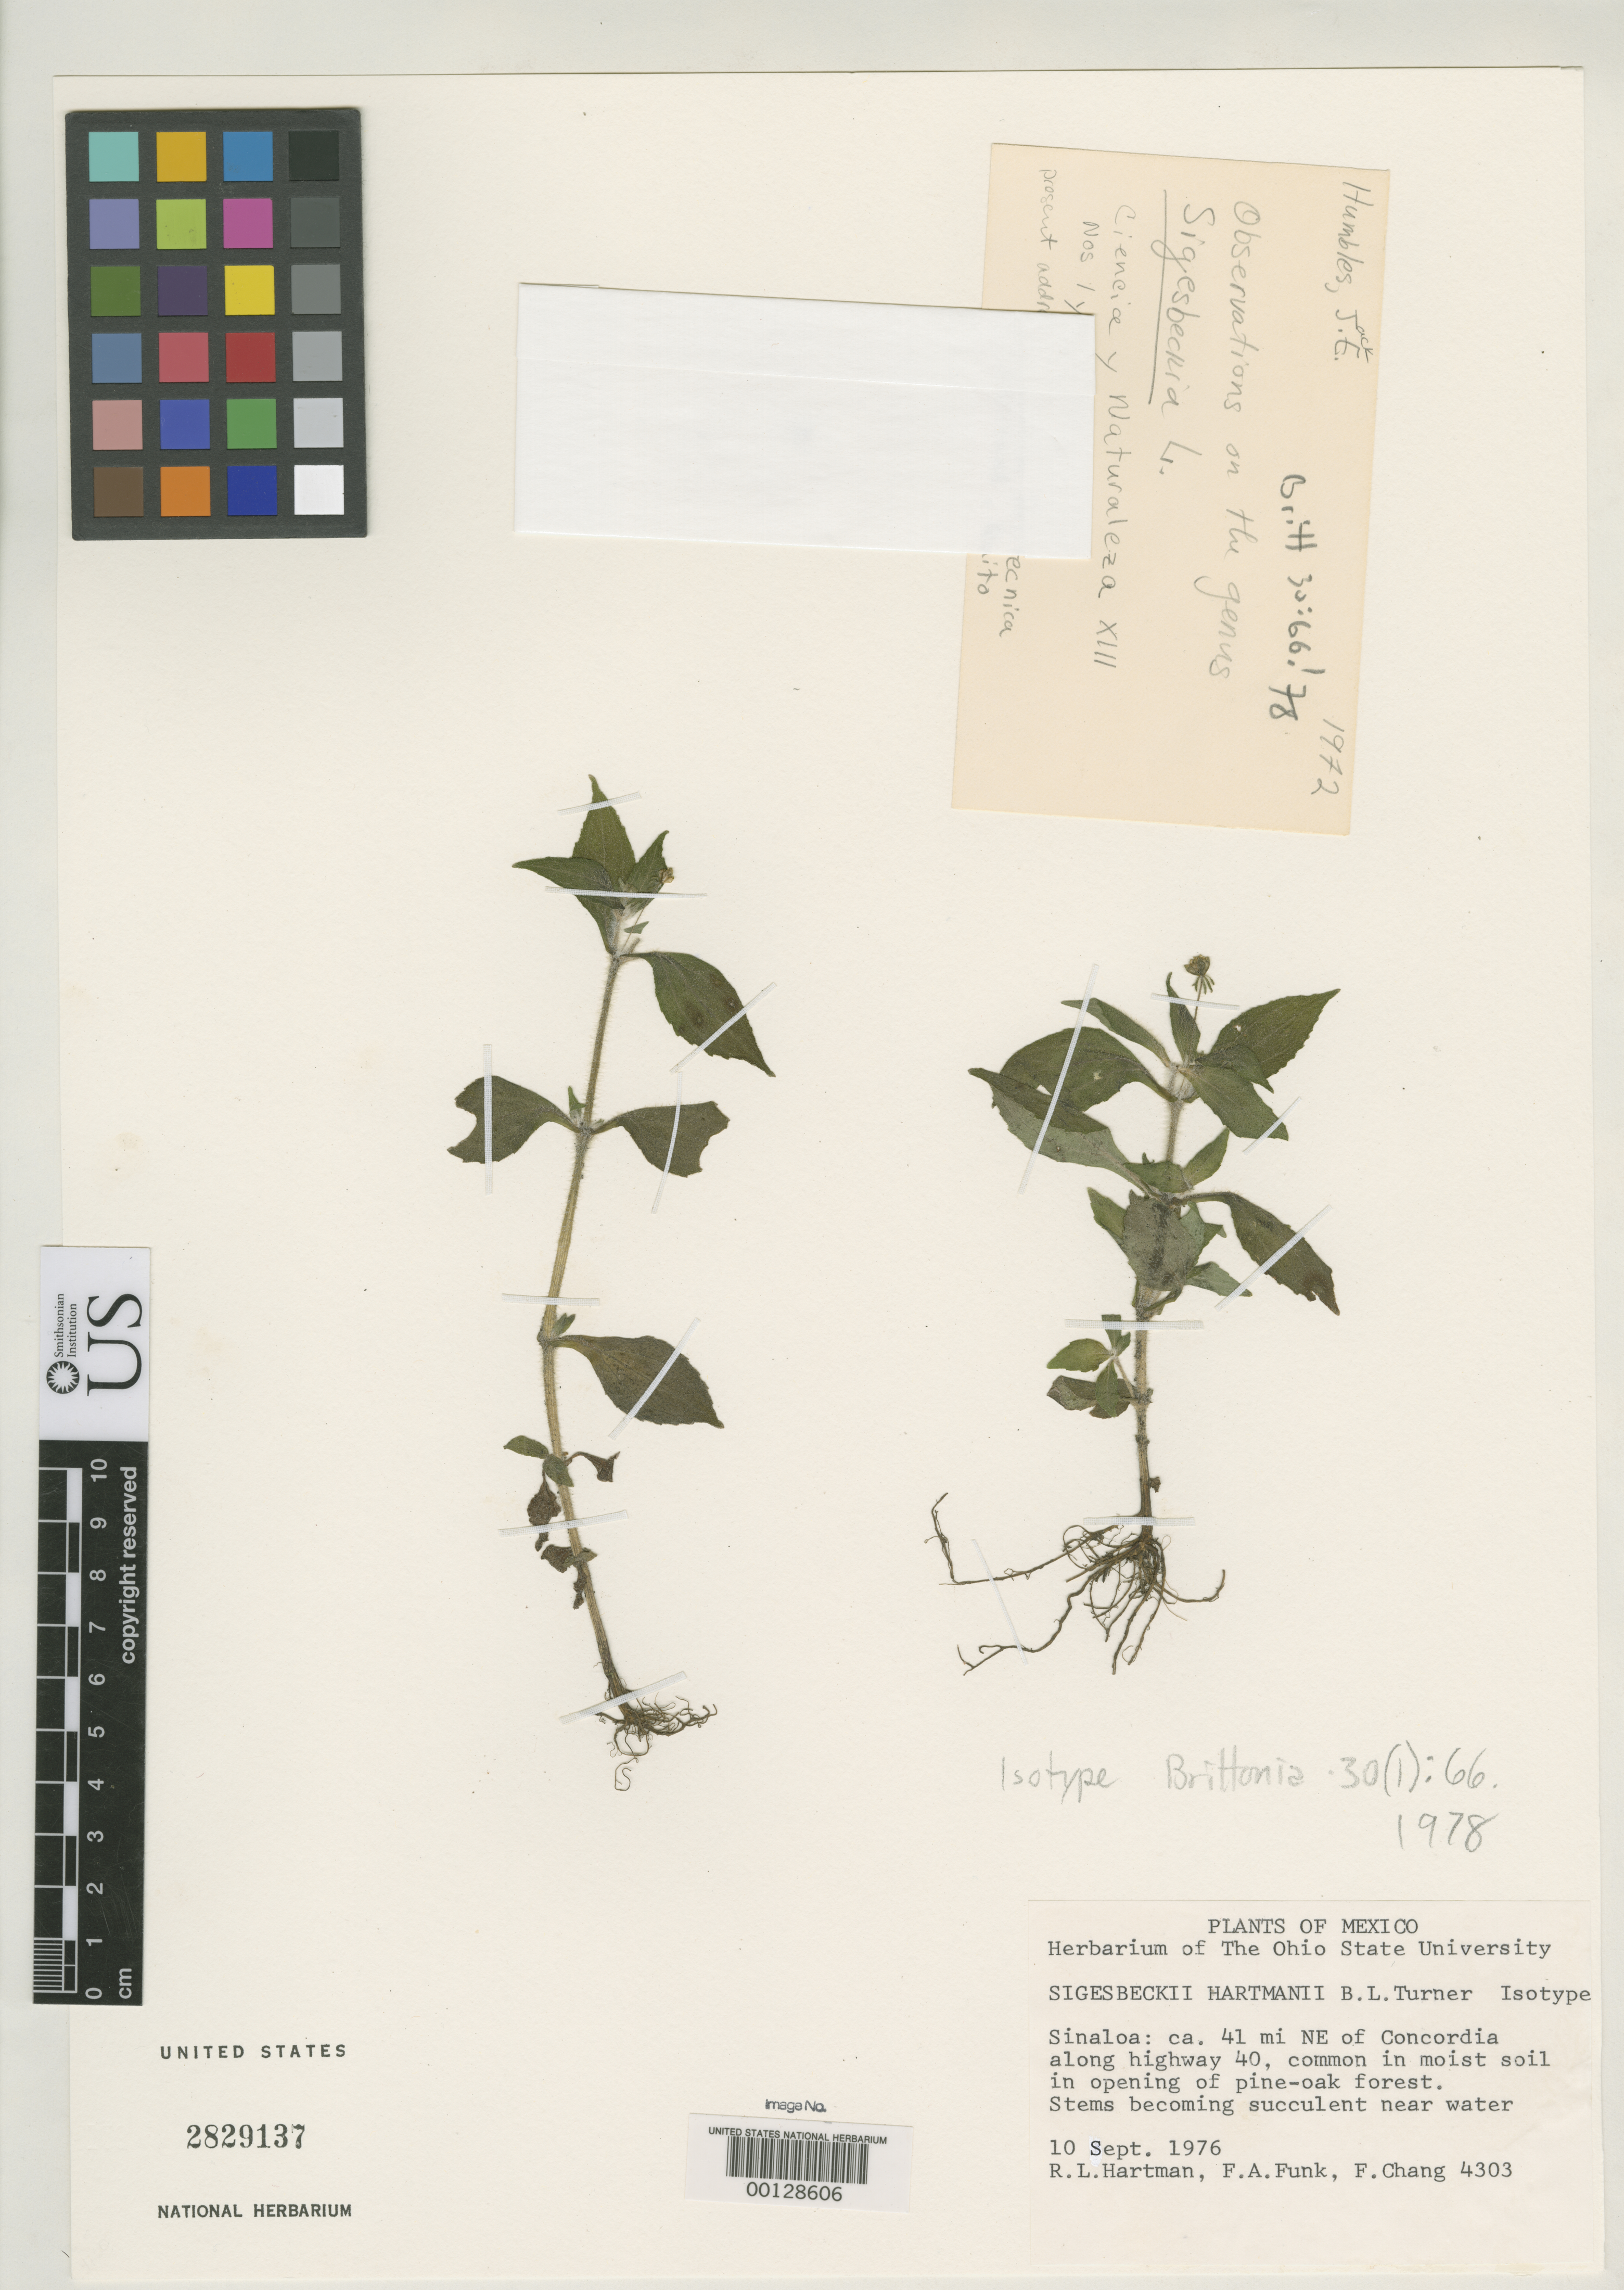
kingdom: Plantae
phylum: Tracheophyta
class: Magnoliopsida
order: Asterales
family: Asteraceae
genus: Sigesbeckia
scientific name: Sigesbeckia hartmanii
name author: B.L. Turner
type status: Isotype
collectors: R. L. Hartman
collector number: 4303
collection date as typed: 10 Sep 1976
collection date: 1976-09-10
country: Mexico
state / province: Sinaloa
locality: NE of Concordia along Highway 40.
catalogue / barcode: US 2829137